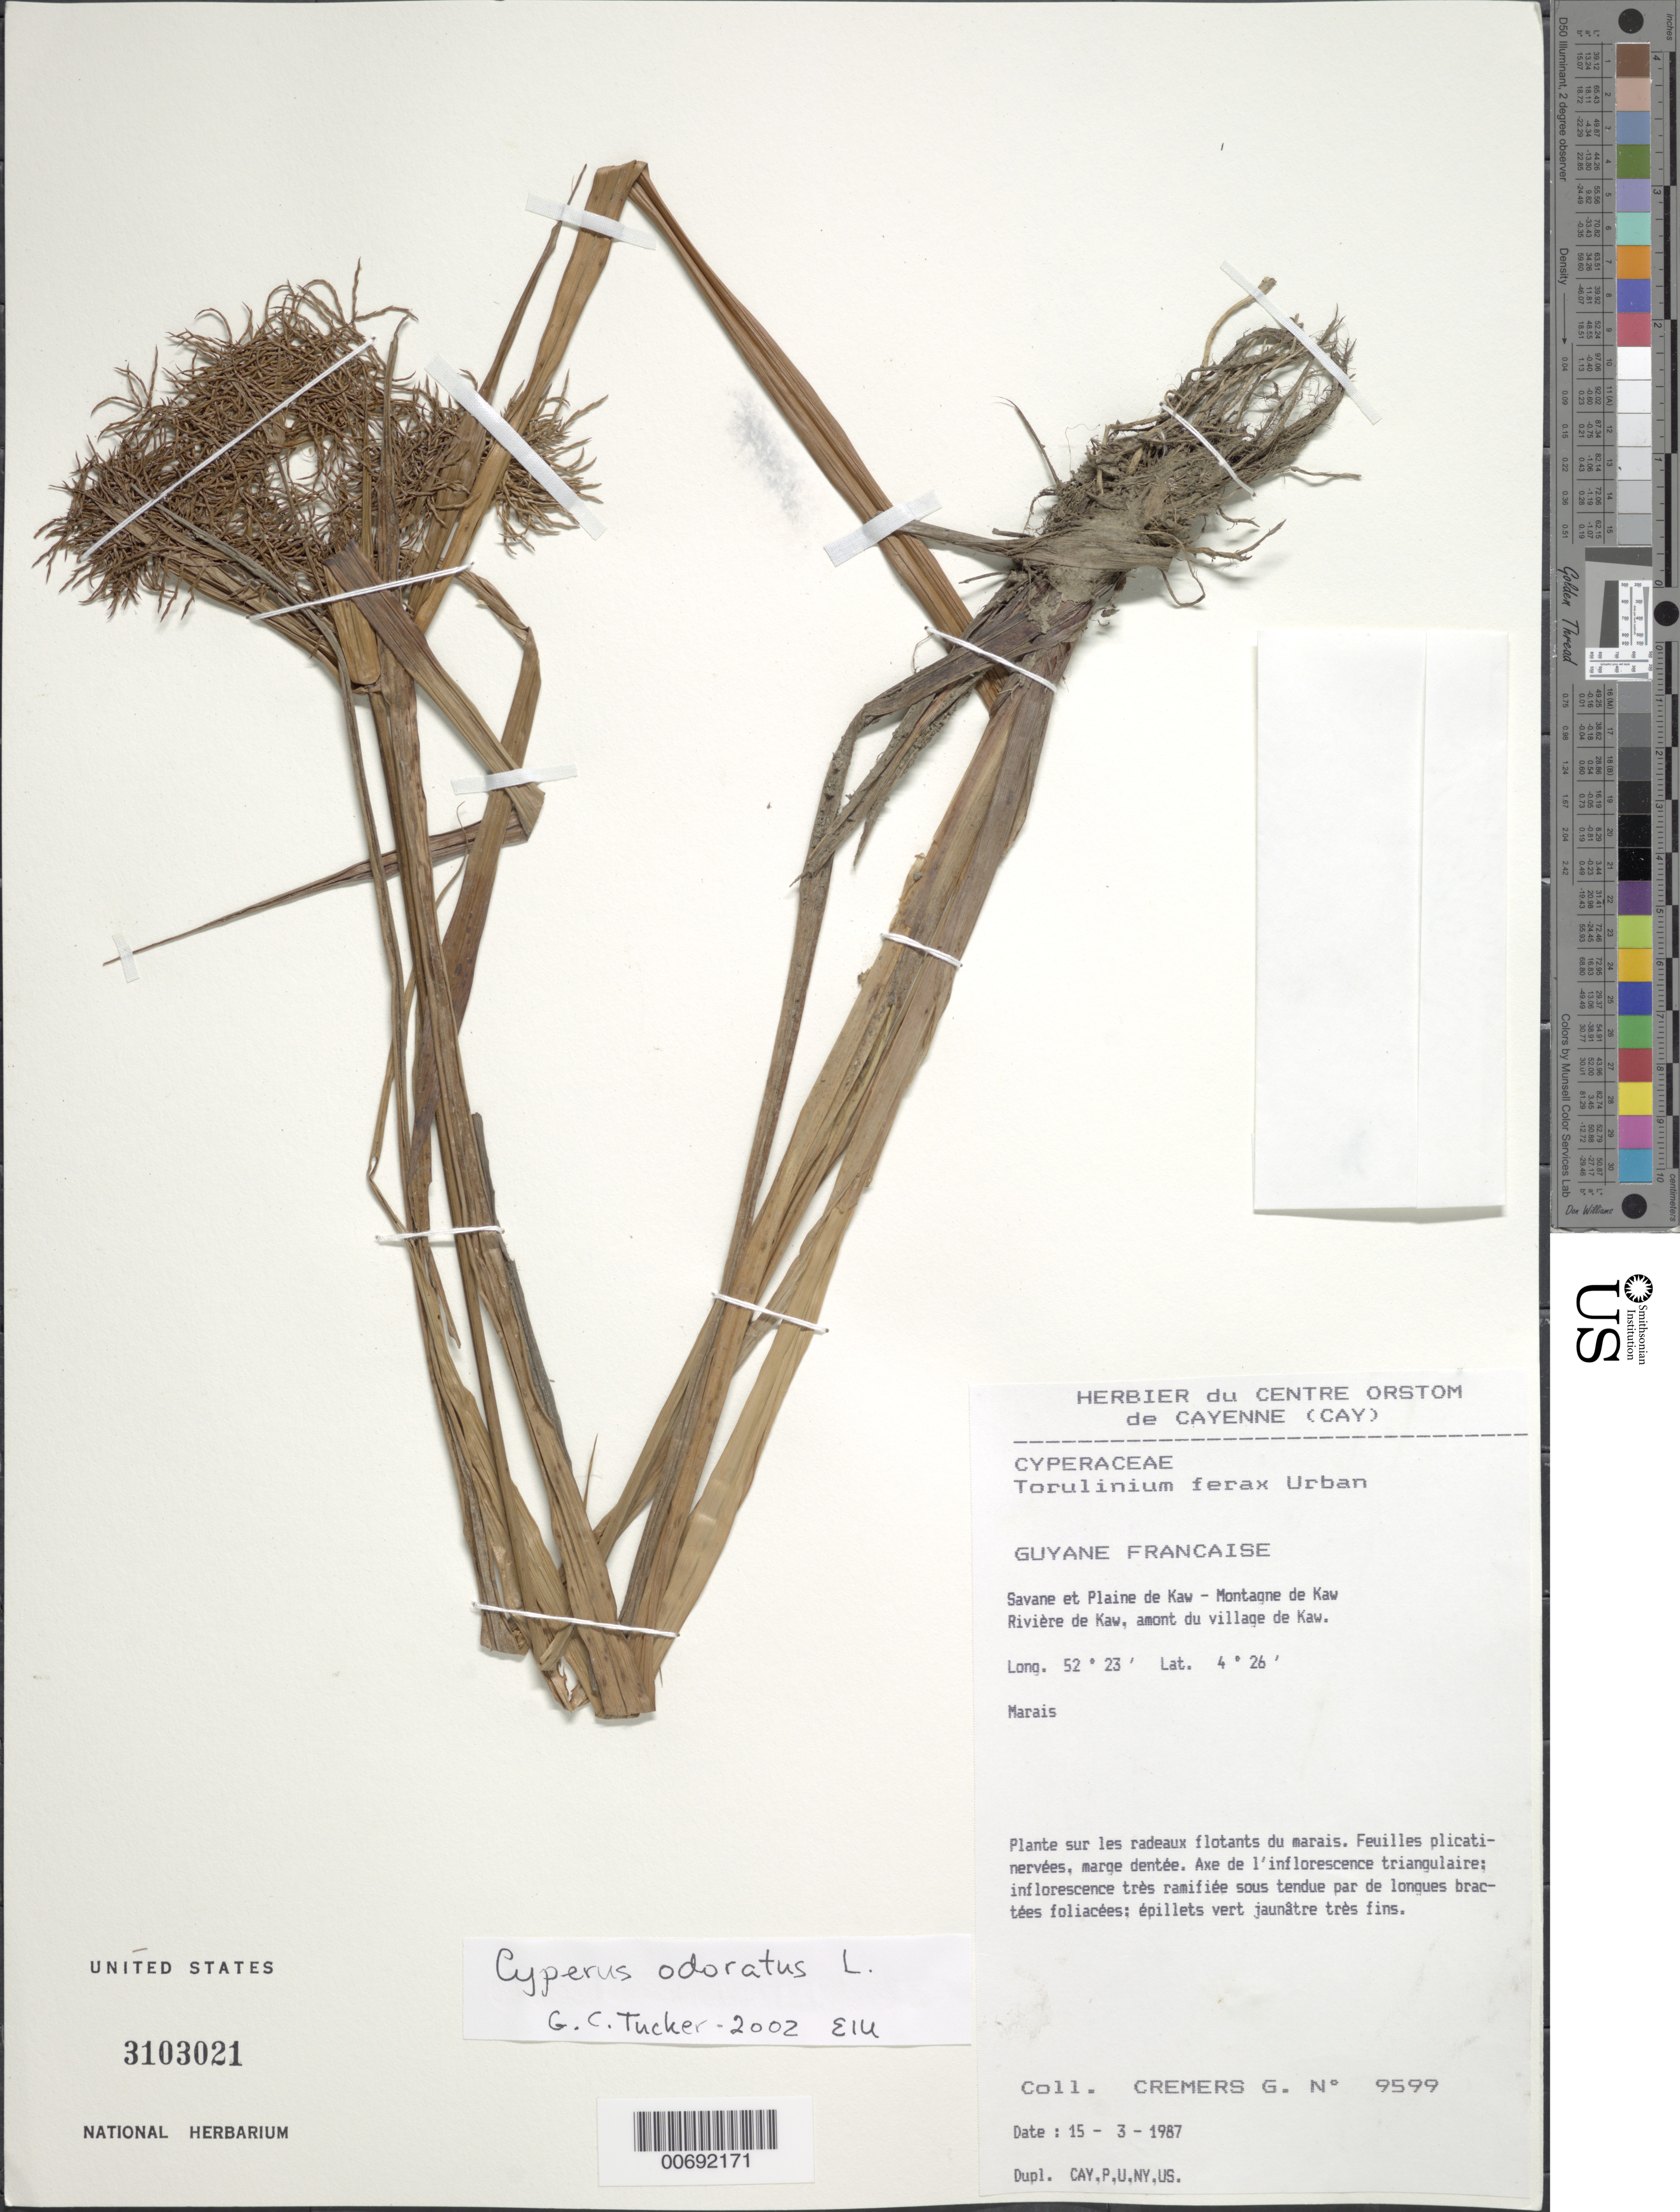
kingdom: Plantae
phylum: Tracheophyta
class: Liliopsida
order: Poales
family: Cyperaceae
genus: Cyperus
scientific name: Cyperus odoratus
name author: L.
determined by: Tucker, G. C.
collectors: G. Cremers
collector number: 9599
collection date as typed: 15-Mar-87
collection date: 1987-03-15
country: French Guiana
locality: Montagne de Kaw, Rivière de Kaw. amont du village de Kaw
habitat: Rivière de Kaw, amont du village de Kaw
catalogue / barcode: US 3103021